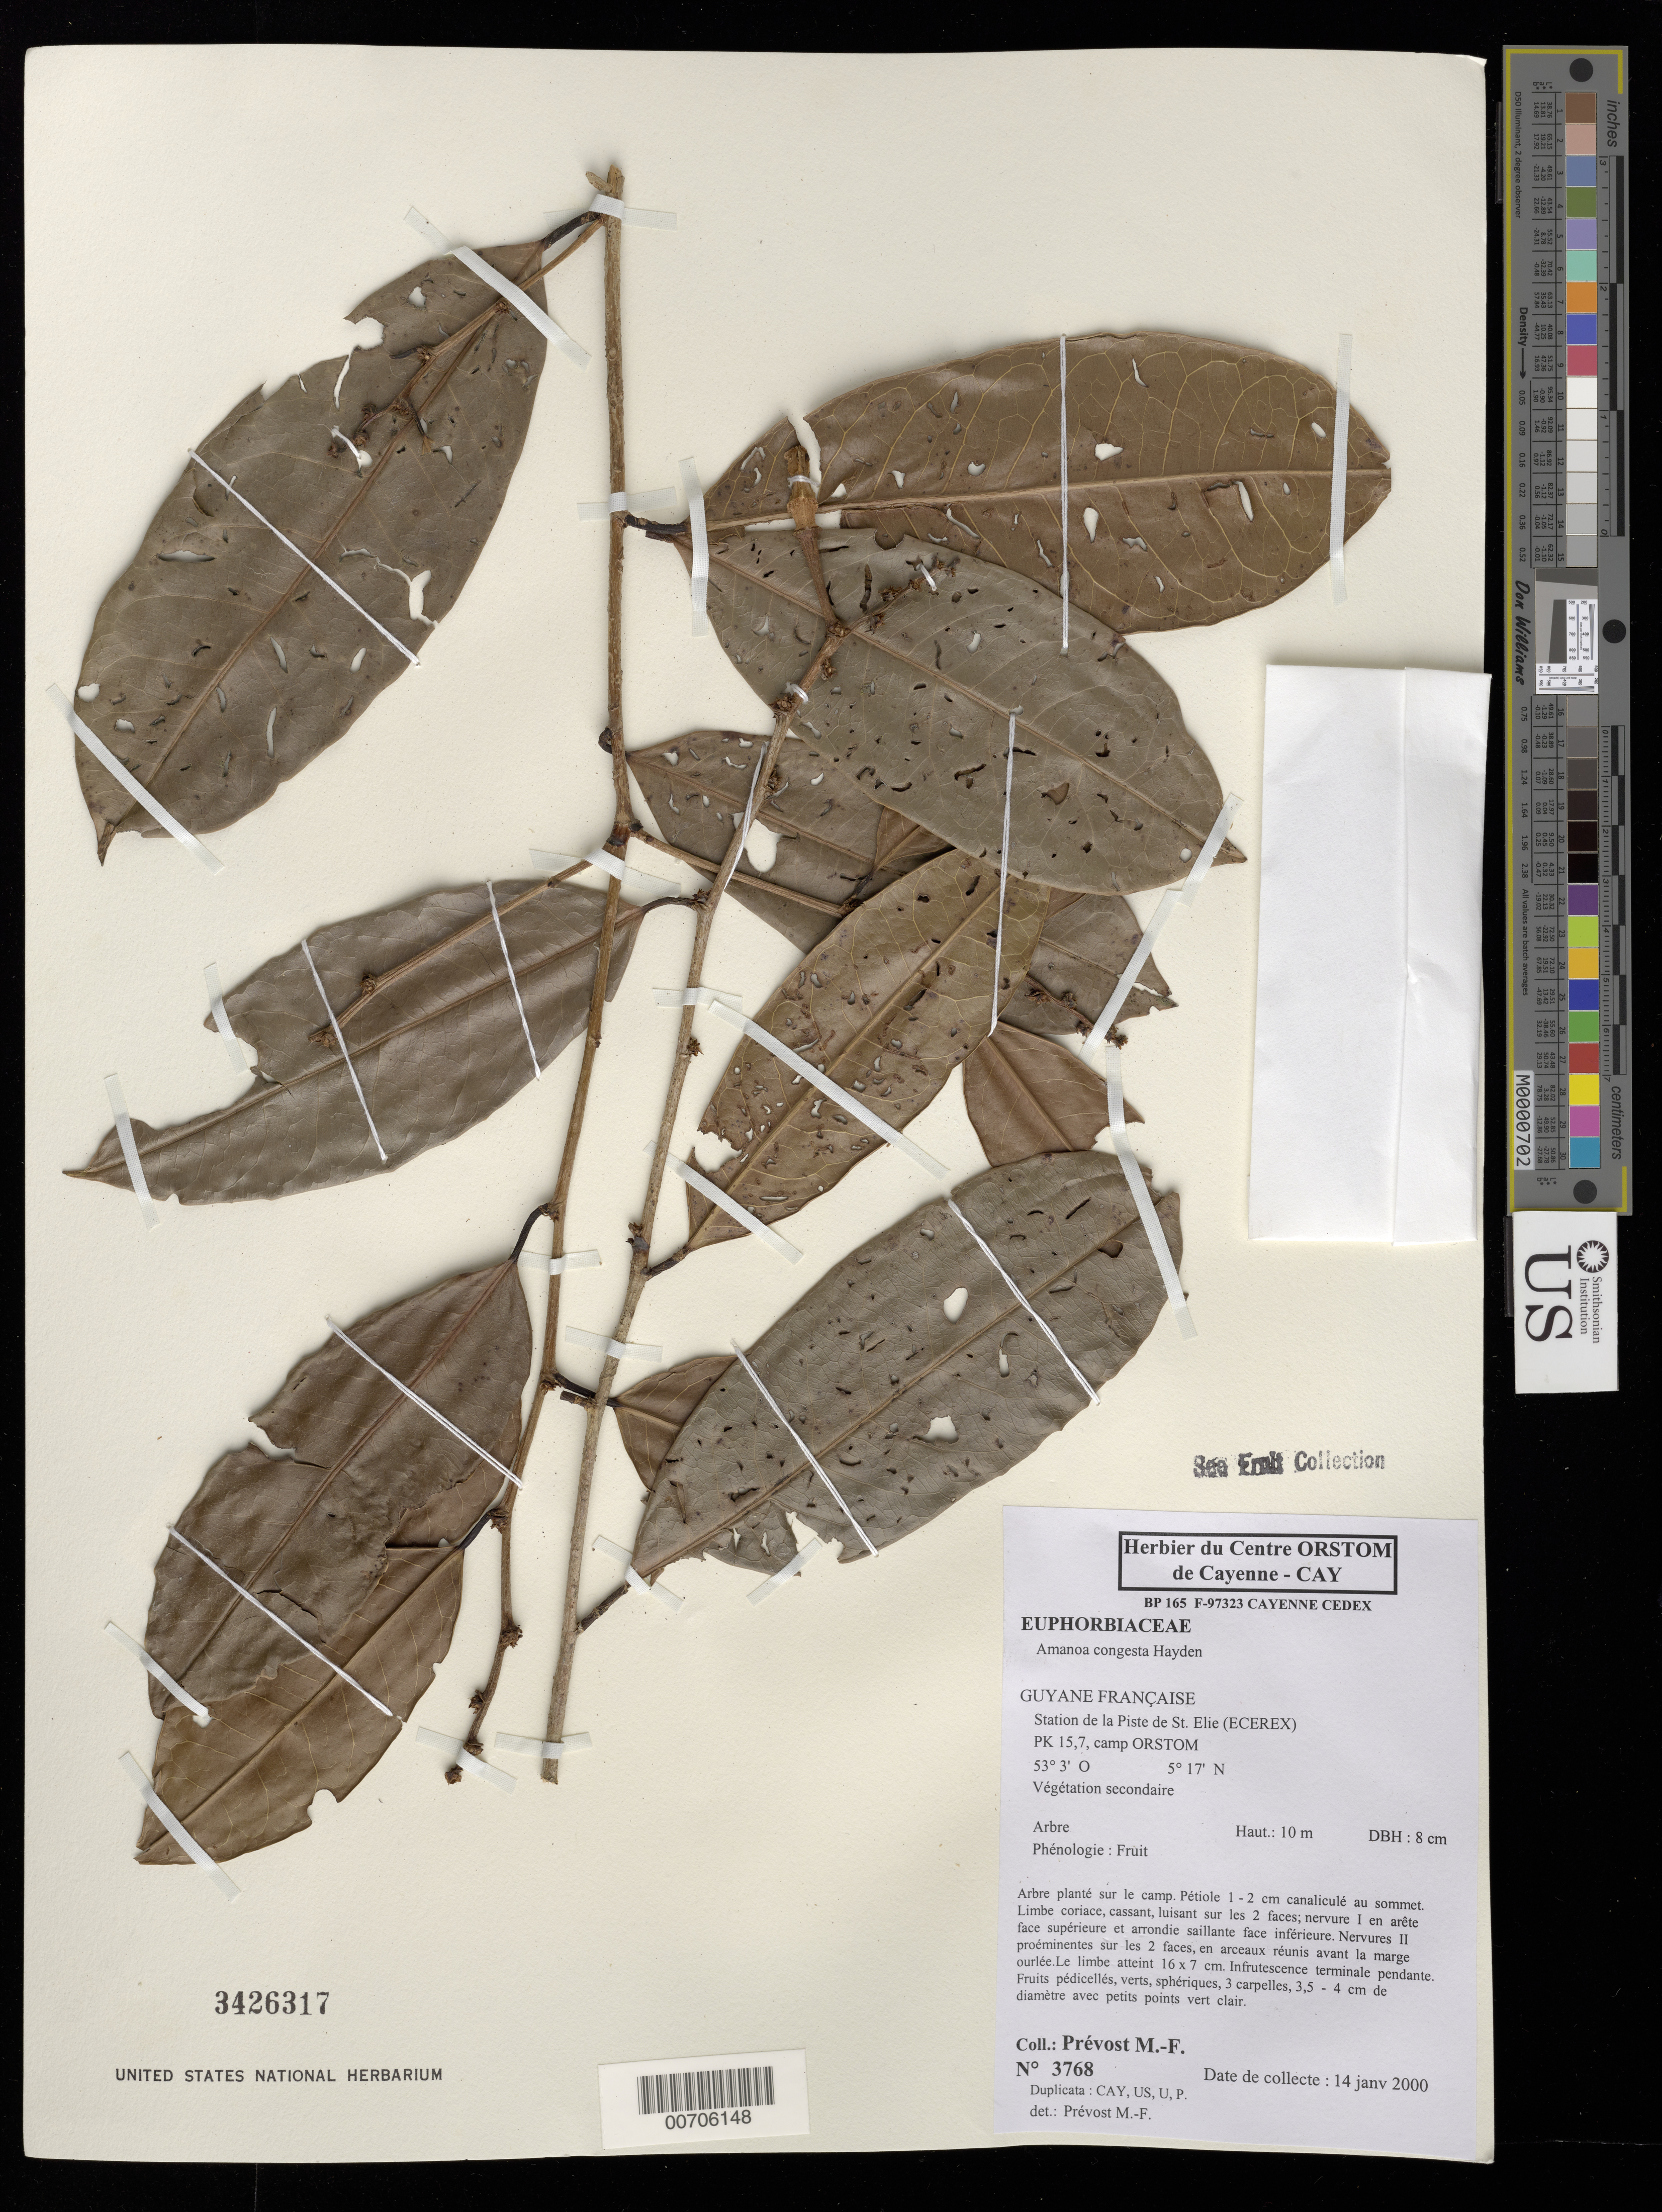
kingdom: Plantae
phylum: Tracheophyta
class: Magnoliopsida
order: Malpighiales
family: Phyllanthaceae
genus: Amanoa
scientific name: Amanoa congesta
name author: W.J. Hayden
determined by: Prévost, M.-F.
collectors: M.-F. Prévost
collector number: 3768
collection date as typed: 14-Jan-00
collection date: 2000-01-14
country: French Guiana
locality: Station de la Piste de Saint-Élie (ECEREX), pk 15.7, camp ORSTOM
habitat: Secondary vegetation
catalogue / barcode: US 3426317